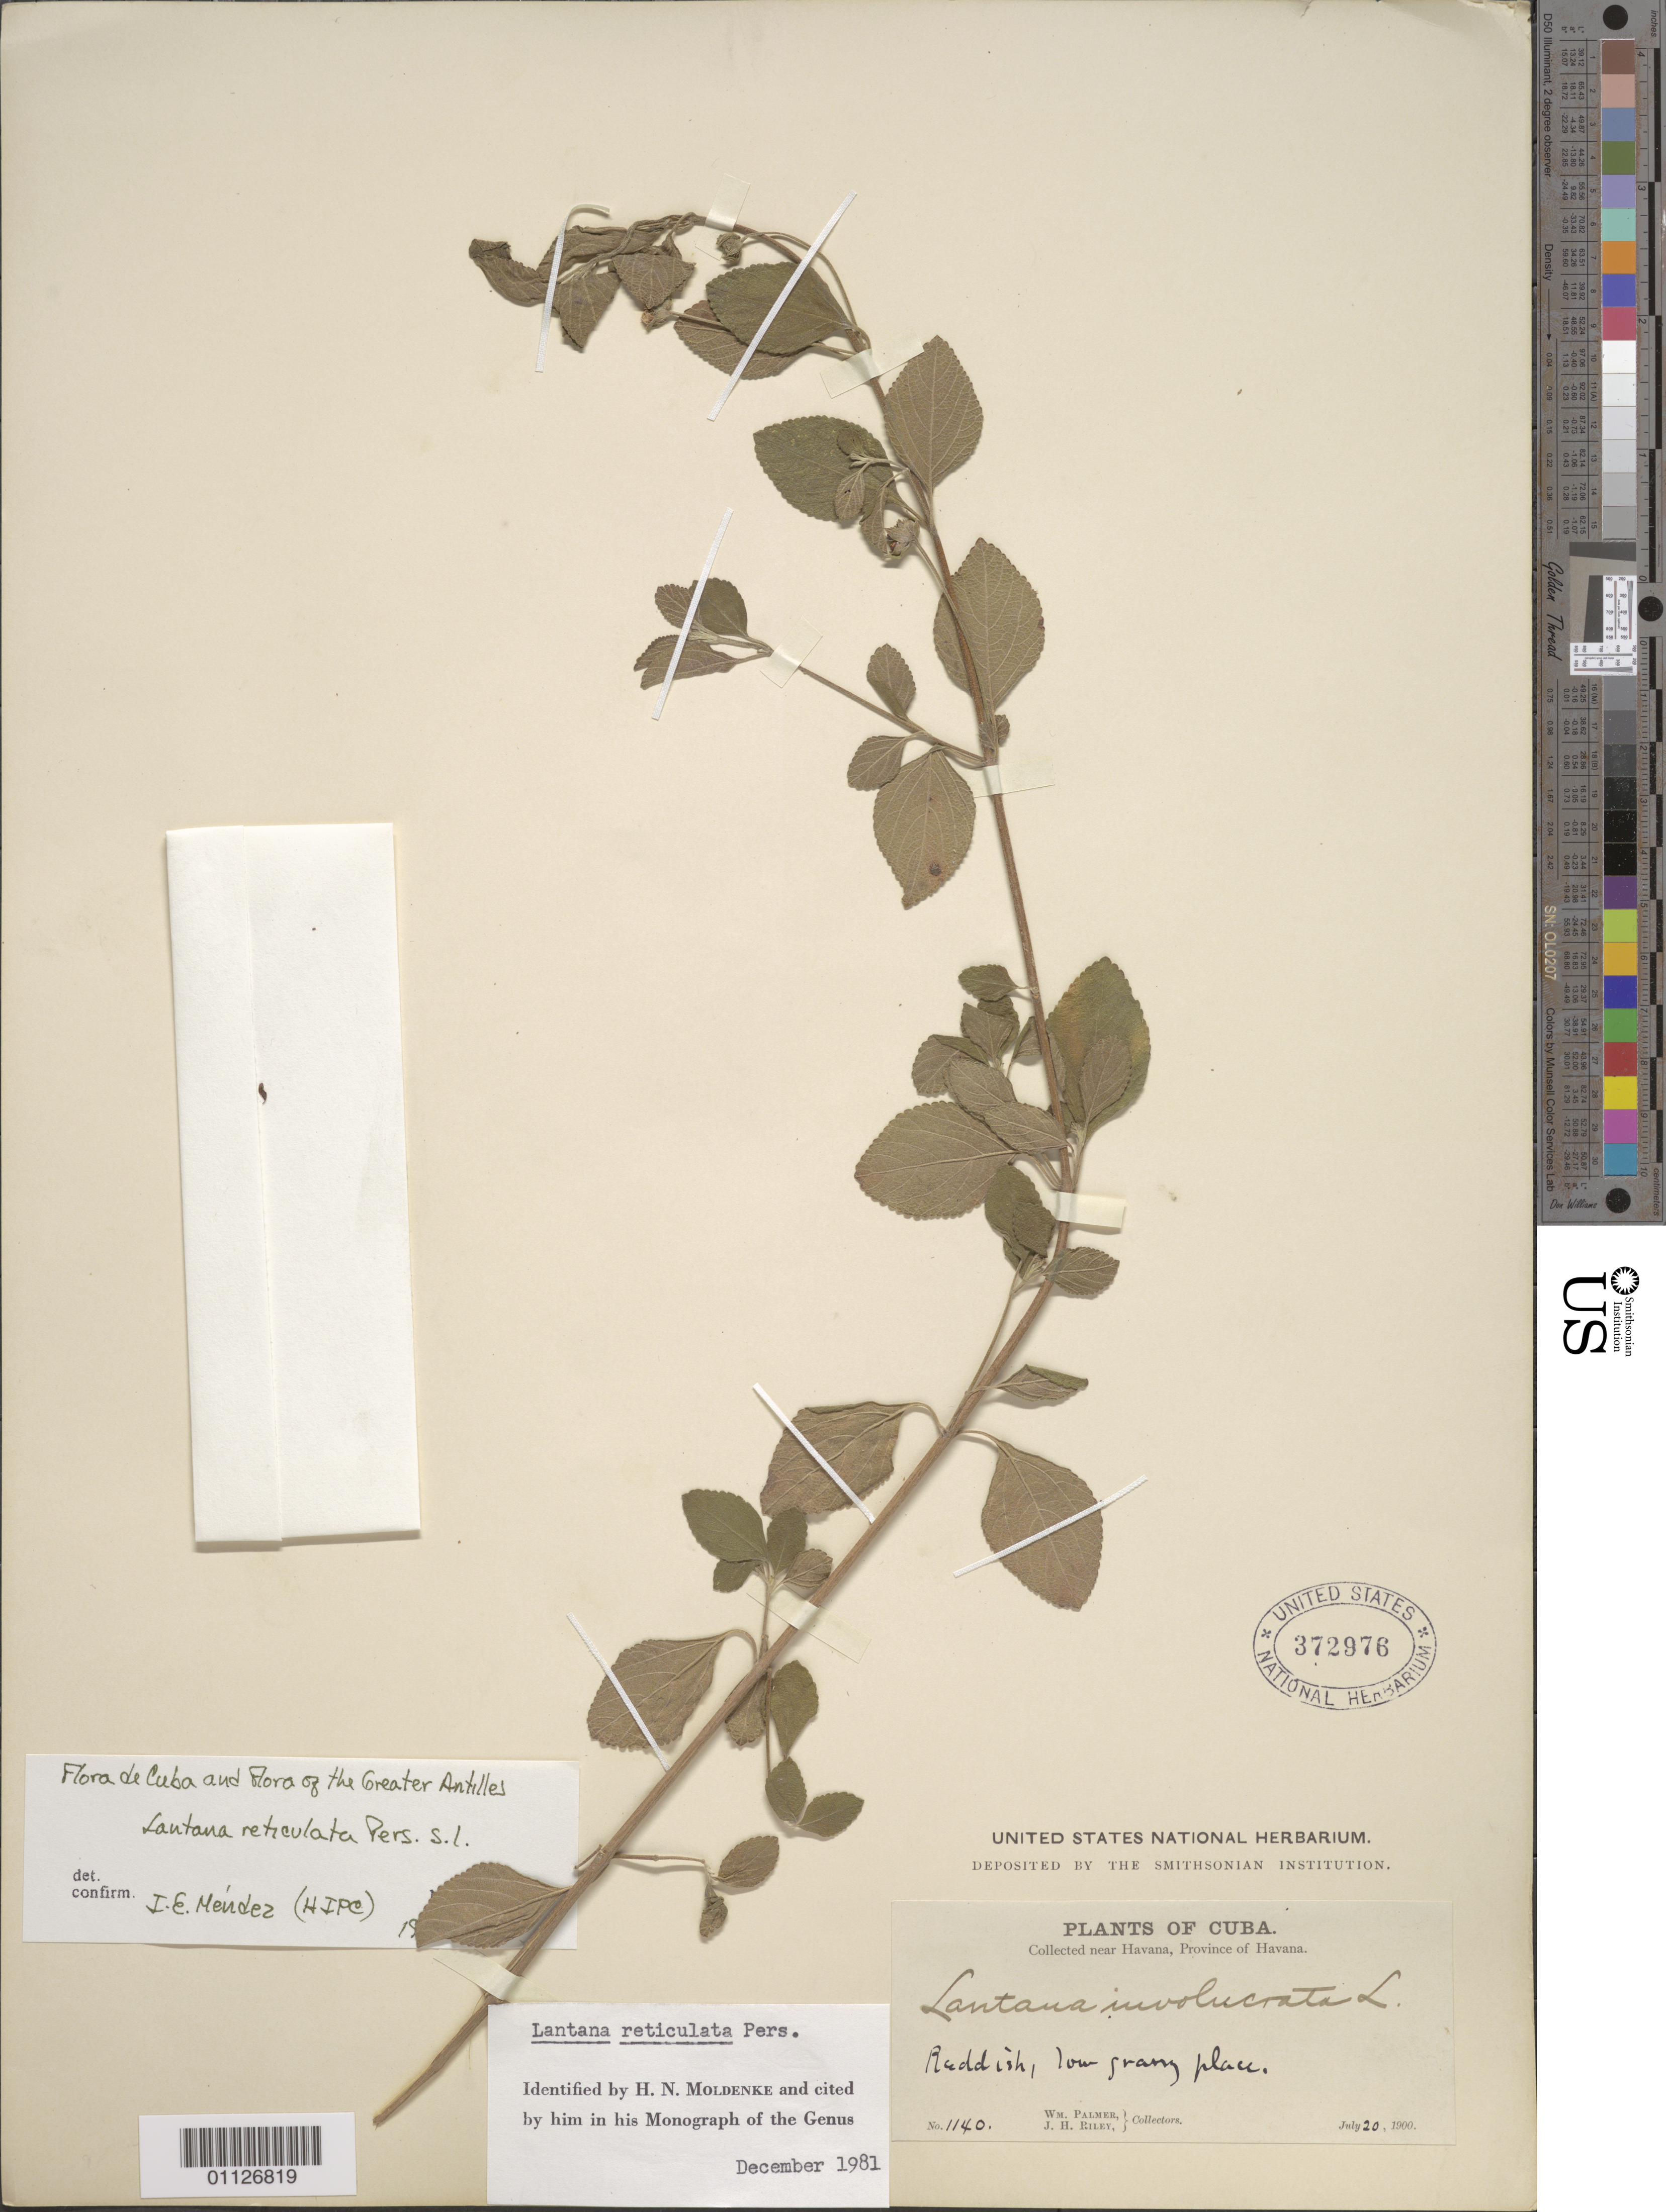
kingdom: Plantae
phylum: Tracheophyta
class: Magnoliopsida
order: Lamiales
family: Verbenaceae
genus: Lantana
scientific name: Lantana reticulata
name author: Pers.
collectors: W. Palmer & J. H. Riley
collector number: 1140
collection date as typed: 20 Jun 1900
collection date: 1900-06-20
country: Cuba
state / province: La Habana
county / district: Municipio Boyeros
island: Cuba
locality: Near Havana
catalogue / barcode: US 372976